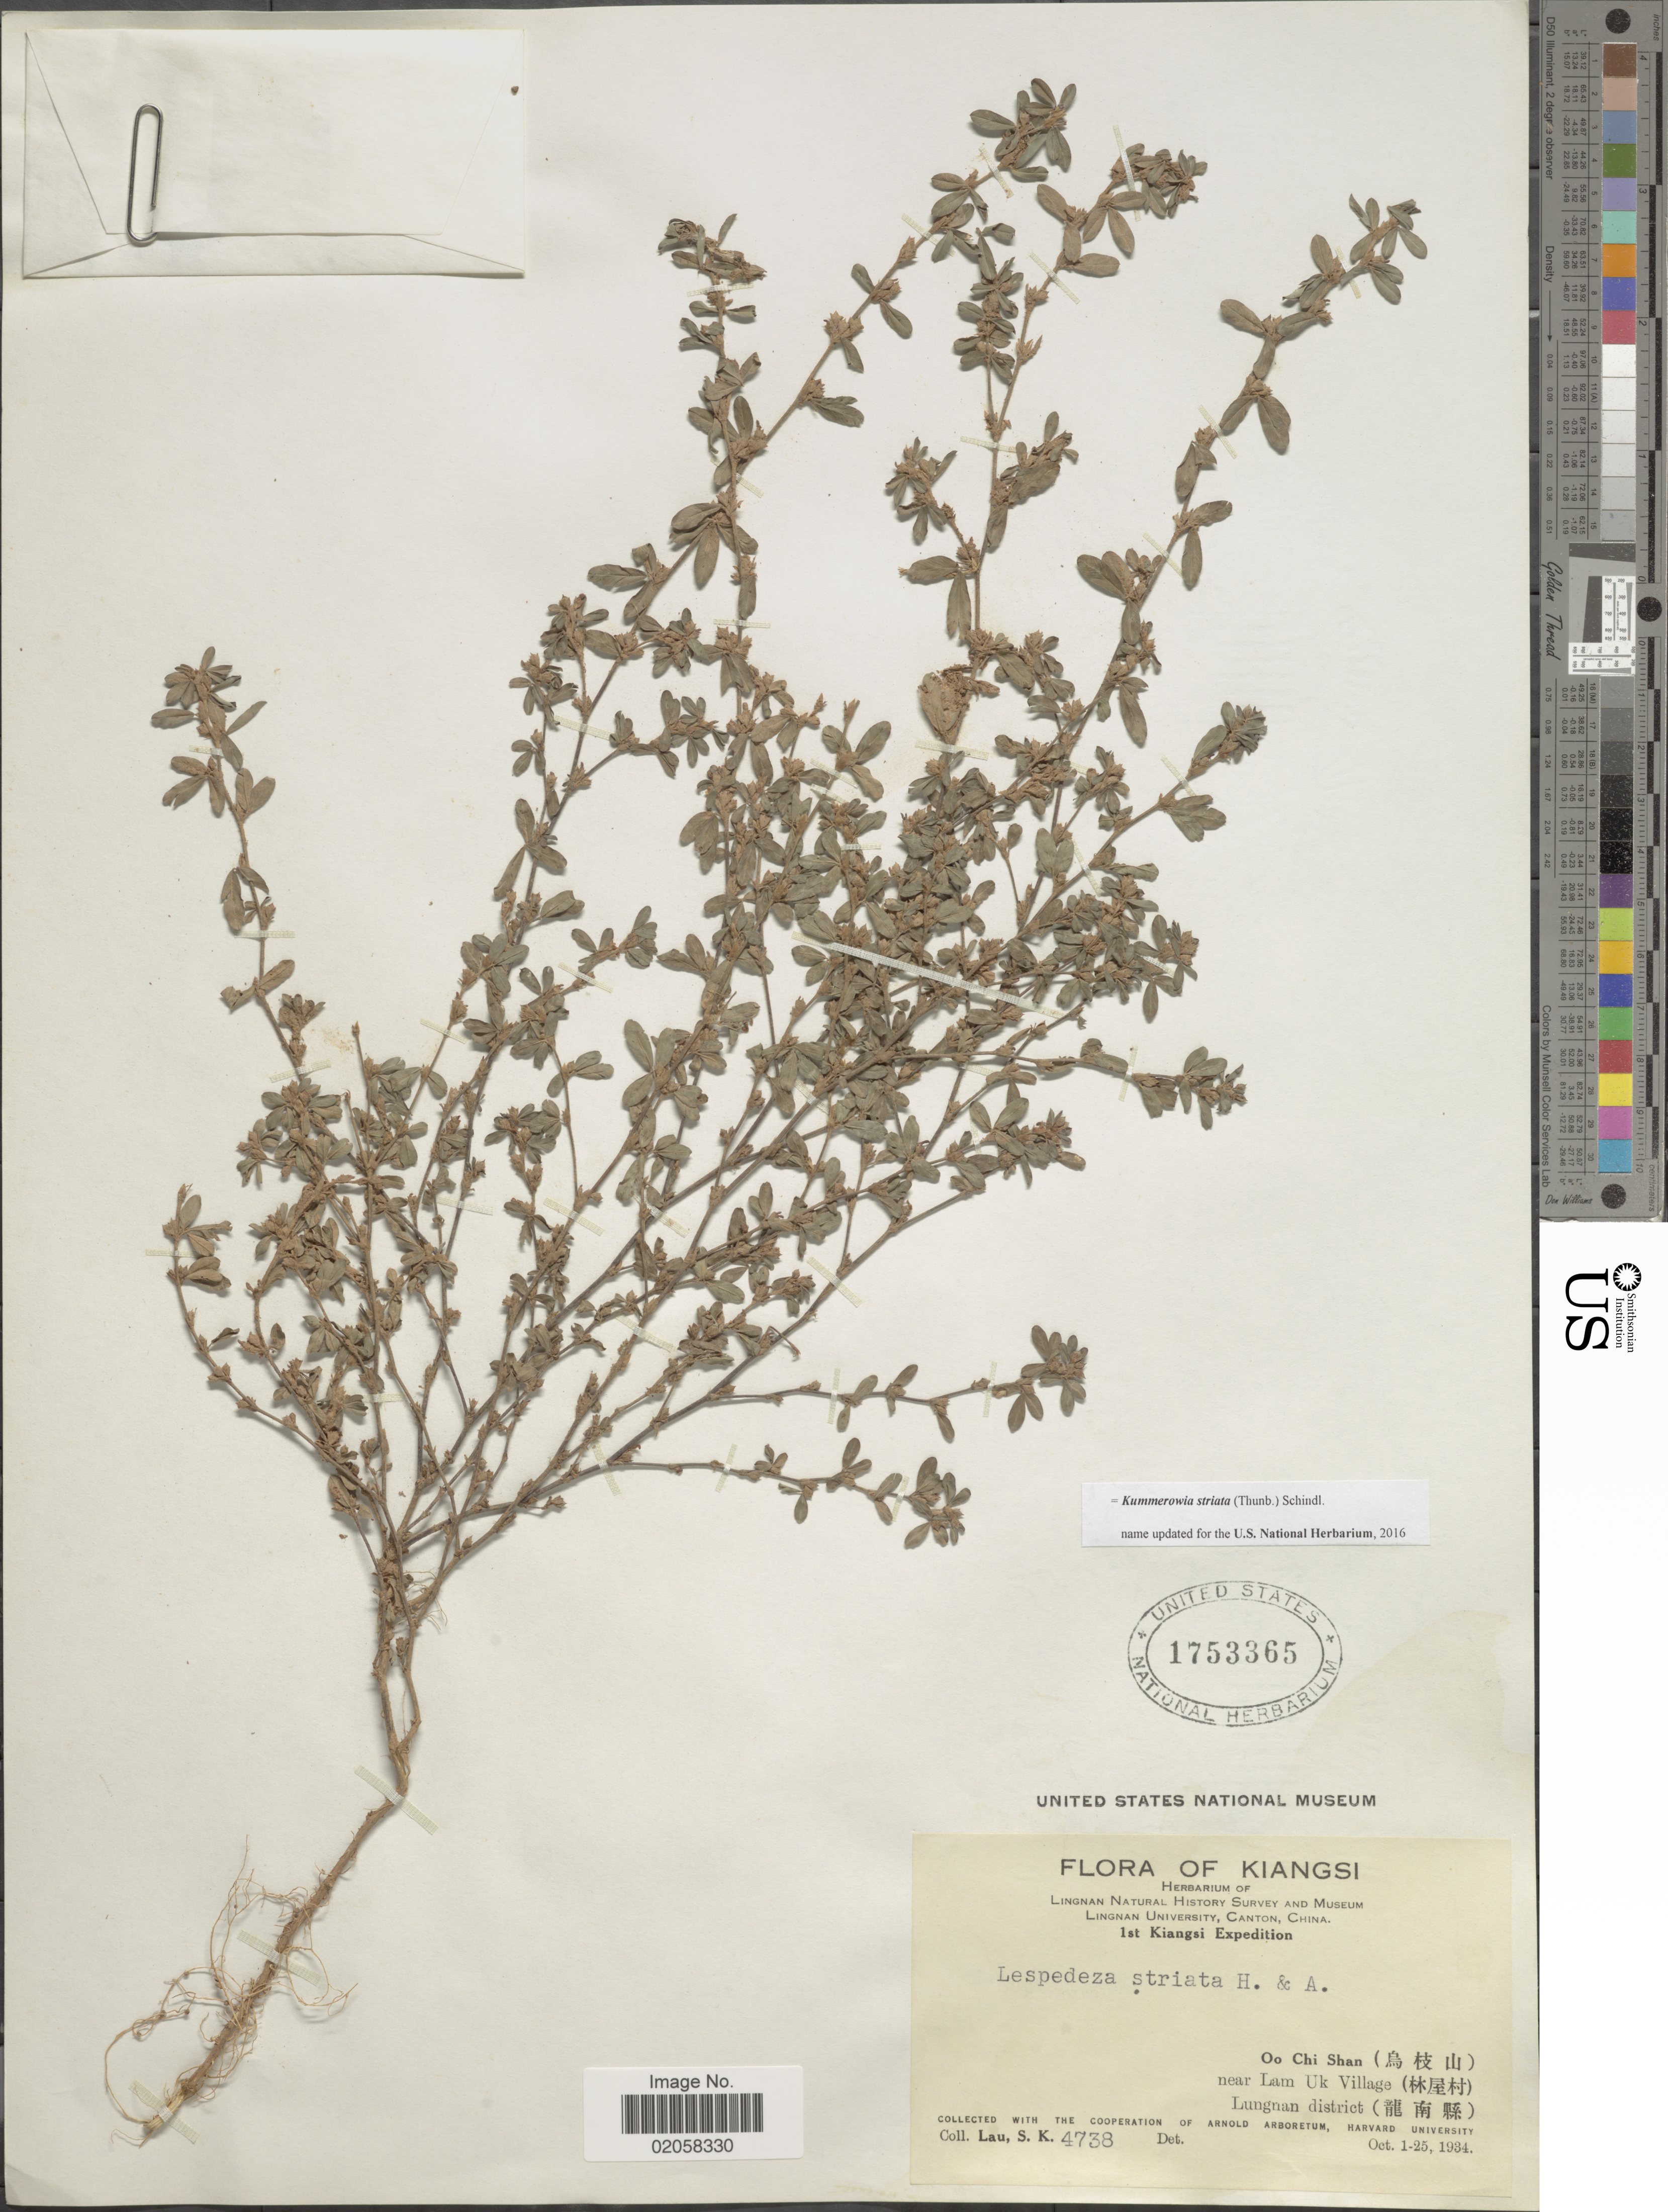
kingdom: Plantae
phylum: Tracheophyta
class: Magnoliopsida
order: Fabales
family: Fabaceae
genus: Kummerowia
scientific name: Kummerowia striata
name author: (Thunb.) Schindl.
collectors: S. K. Lau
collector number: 4738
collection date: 1934-10-01/1934-10-25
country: China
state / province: Jiangxi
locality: Kiangsi, Oo Chi Shan, near Lam Uk Village, Lungnan district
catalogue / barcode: US 1753365